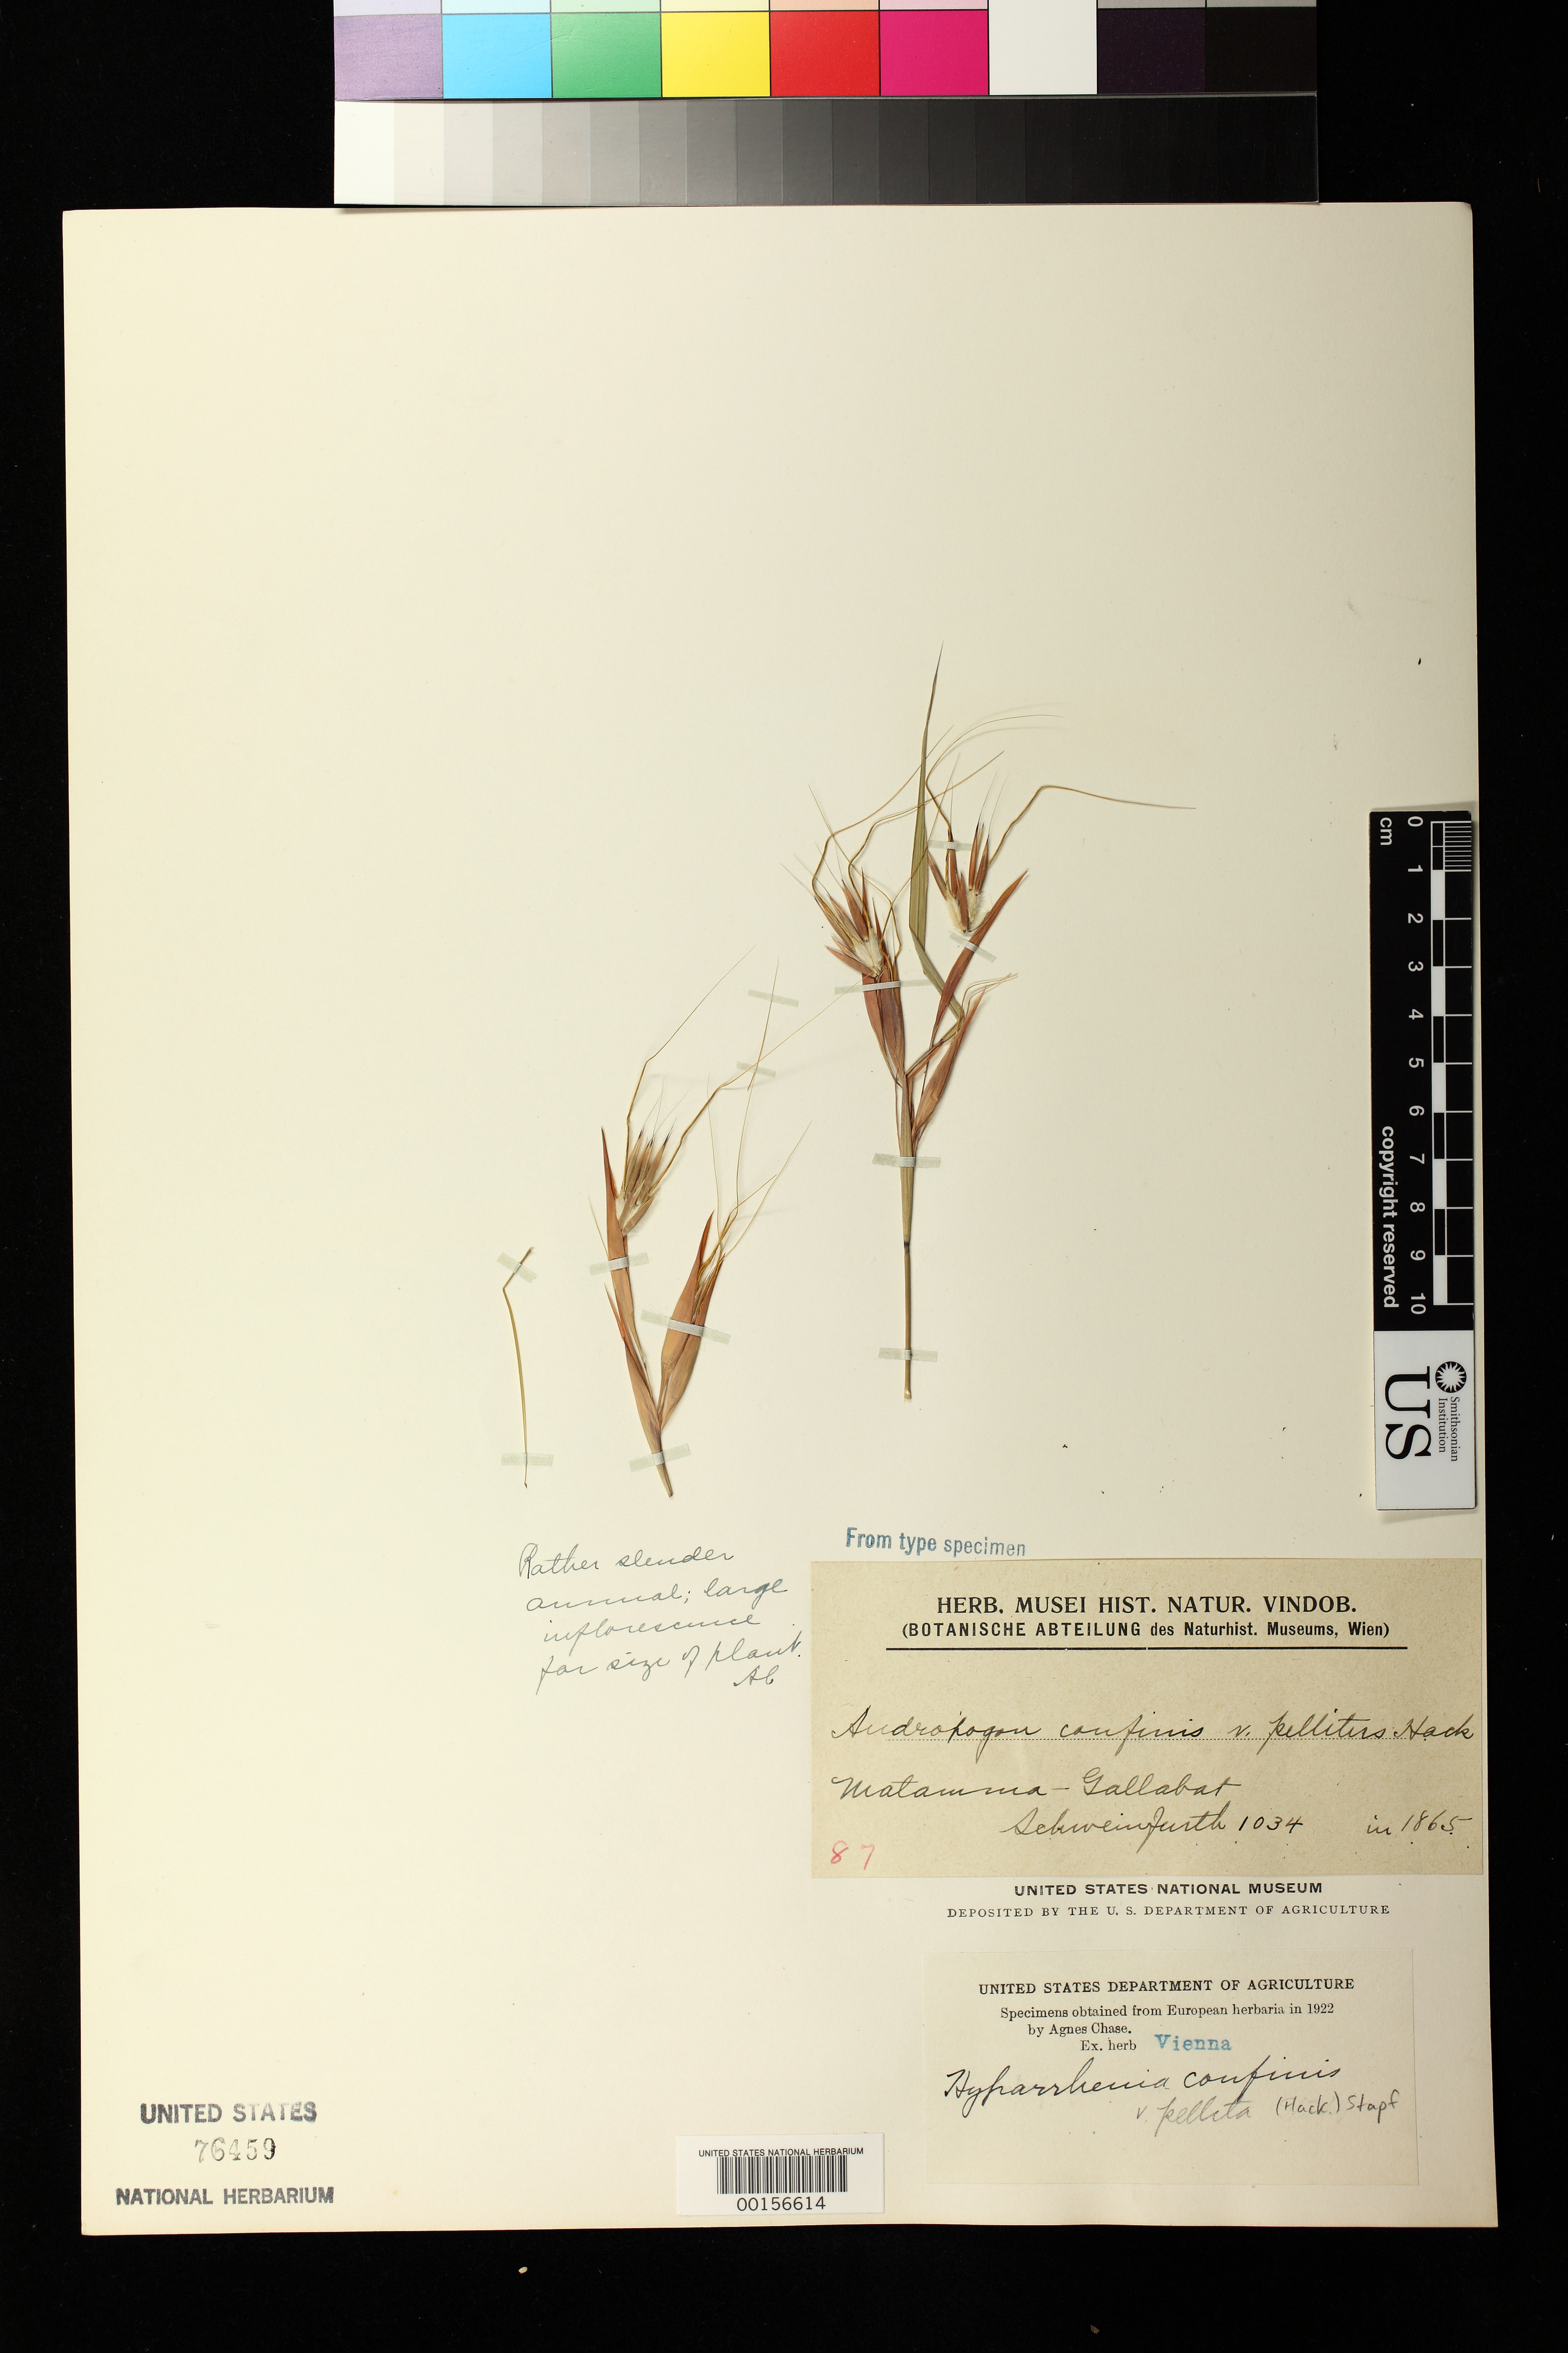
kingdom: Plantae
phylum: Tracheophyta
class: Liliopsida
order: Poales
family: Poaceae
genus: Andropogon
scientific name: Andropogon confinis var. pellitus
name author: Hack. in A. DC.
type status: Isotype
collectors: G. A. Schweinfurth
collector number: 1034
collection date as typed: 1865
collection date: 1865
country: Sudan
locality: Matamma-Gallabat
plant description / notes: Fragmentary material of type specimen (culms with infl. and lvs.) ex herb. Vienna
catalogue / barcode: US 76459